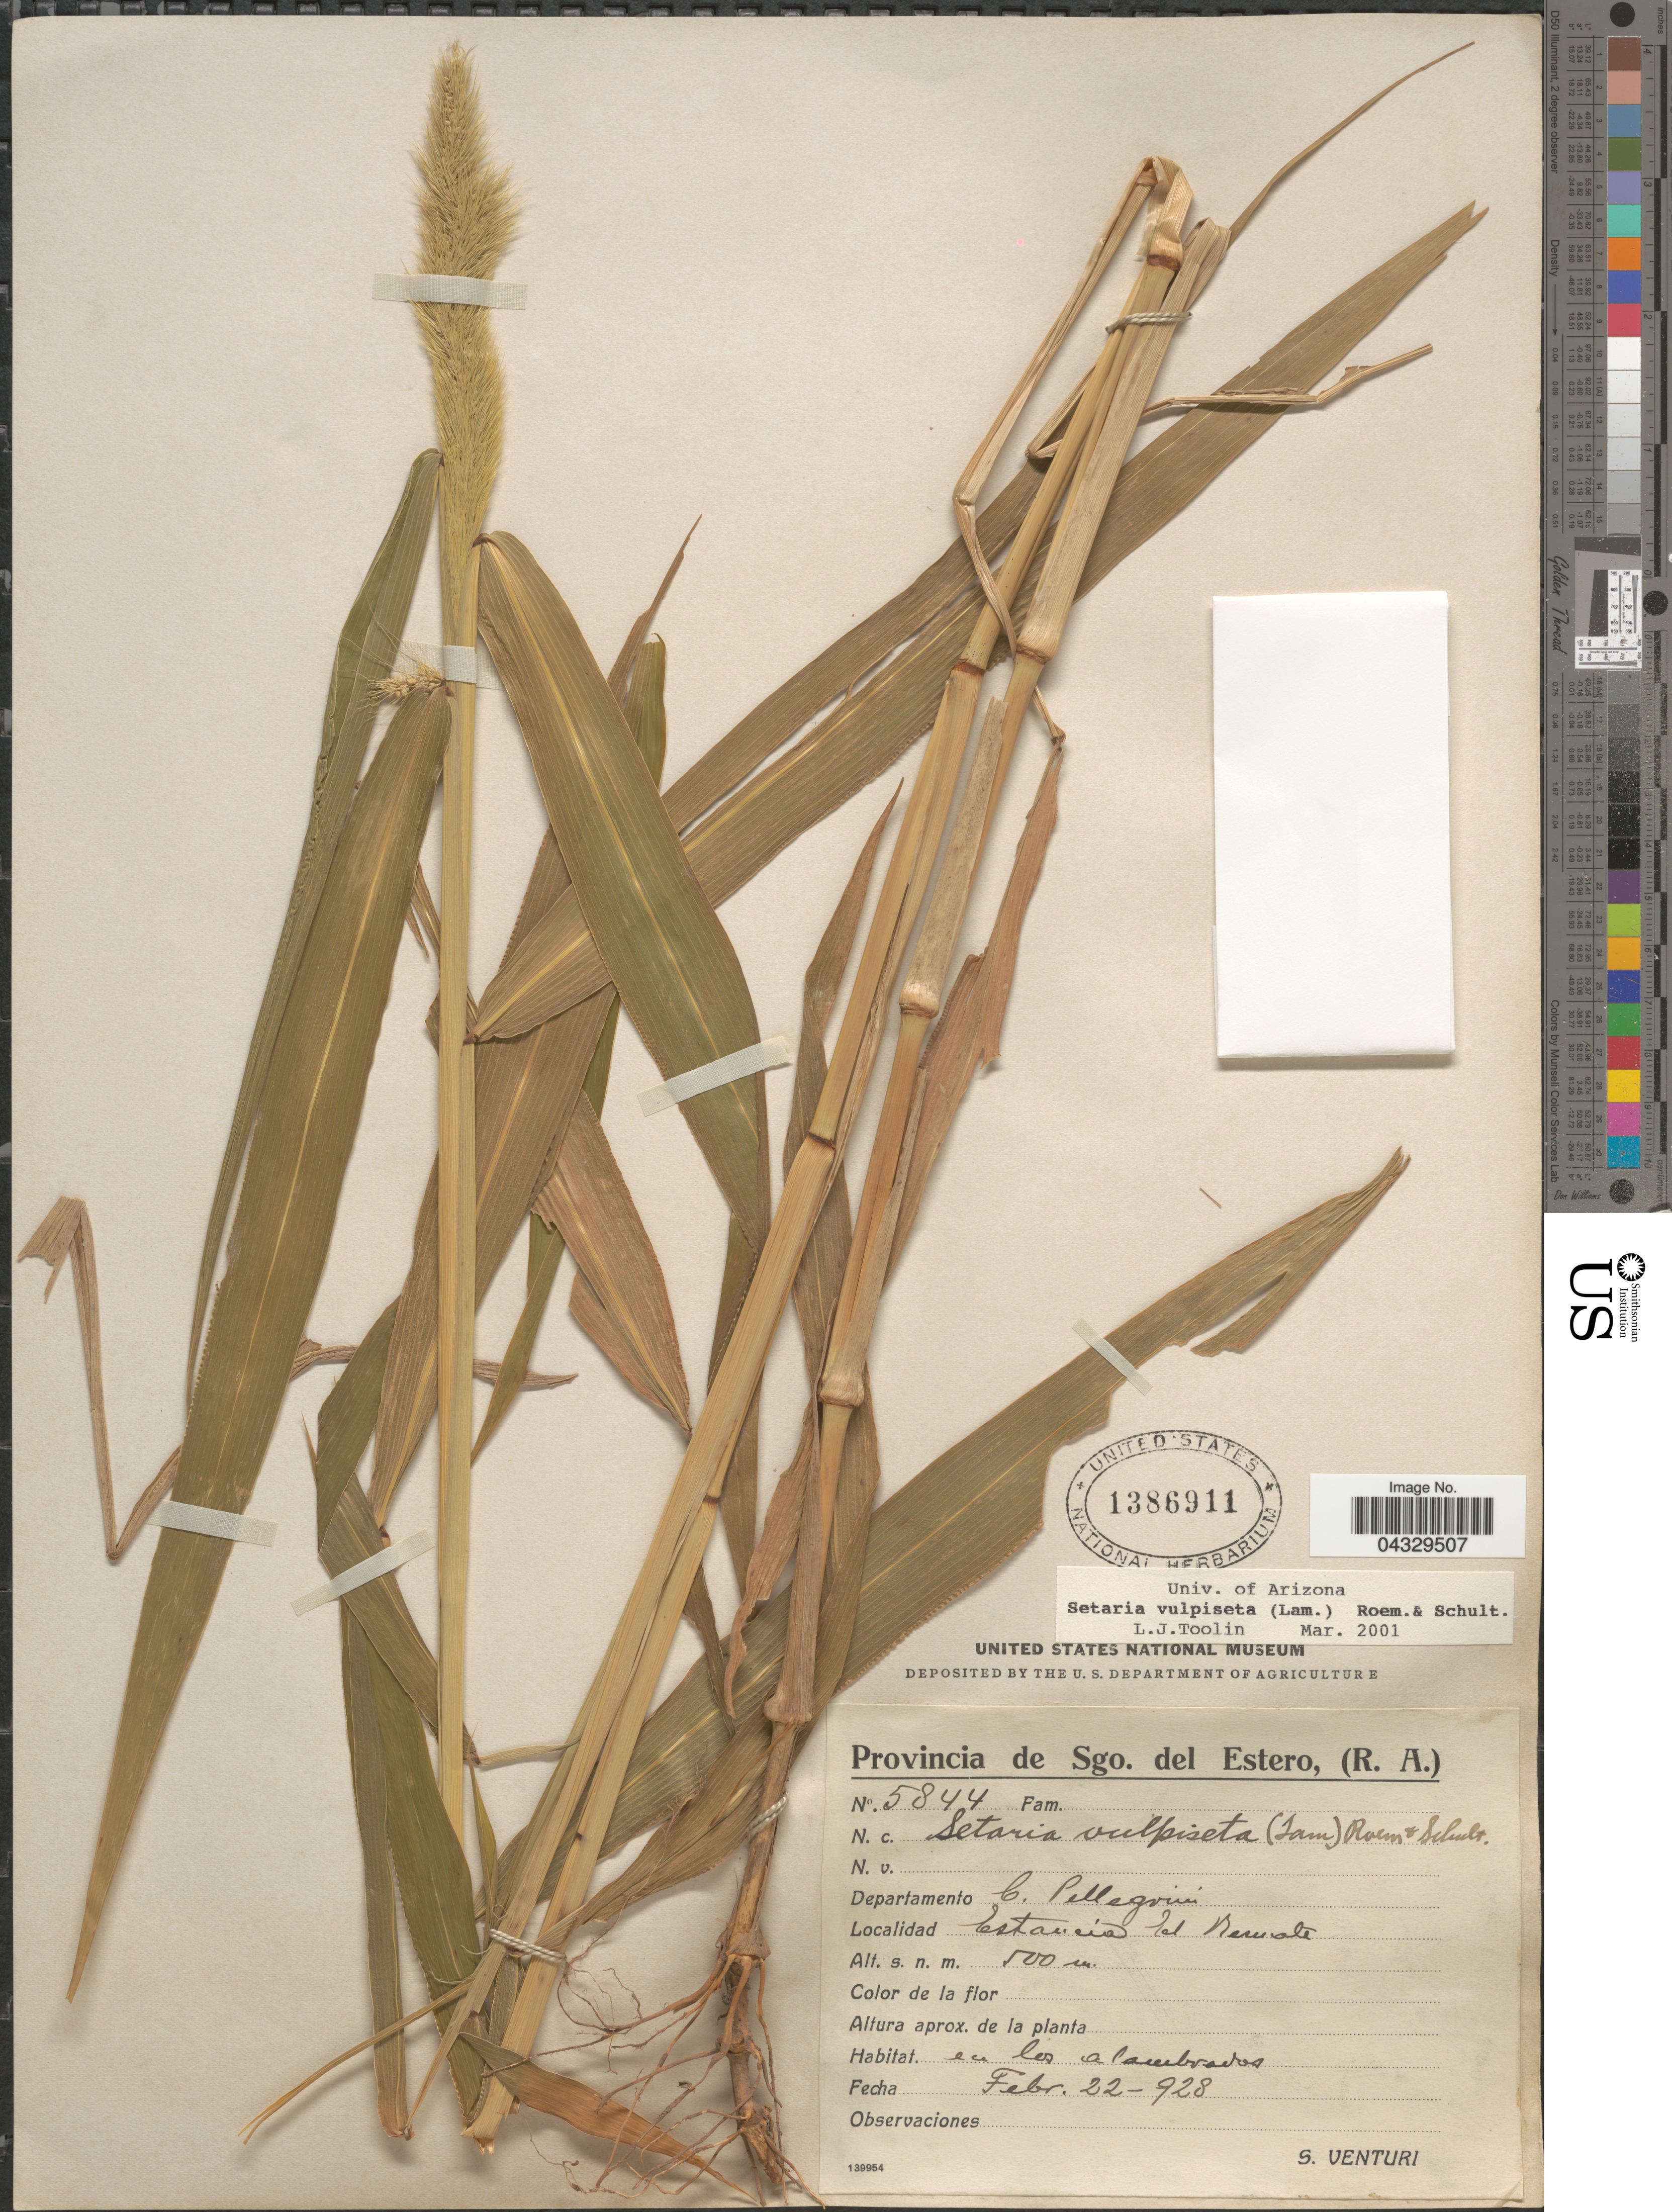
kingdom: Plantae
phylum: Tracheophyta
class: Liliopsida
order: Poales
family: Poaceae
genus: Setaria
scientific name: Setaria vulpiseta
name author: (Lam.) Roem. & Schult.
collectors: S. Venturi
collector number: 5844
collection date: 1928-02-22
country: Argentina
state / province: Santiago del Estero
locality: Sgo. del Estero. Departamento C. Pellegrini. Estancia del Remate.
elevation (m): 500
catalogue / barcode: US 1386911